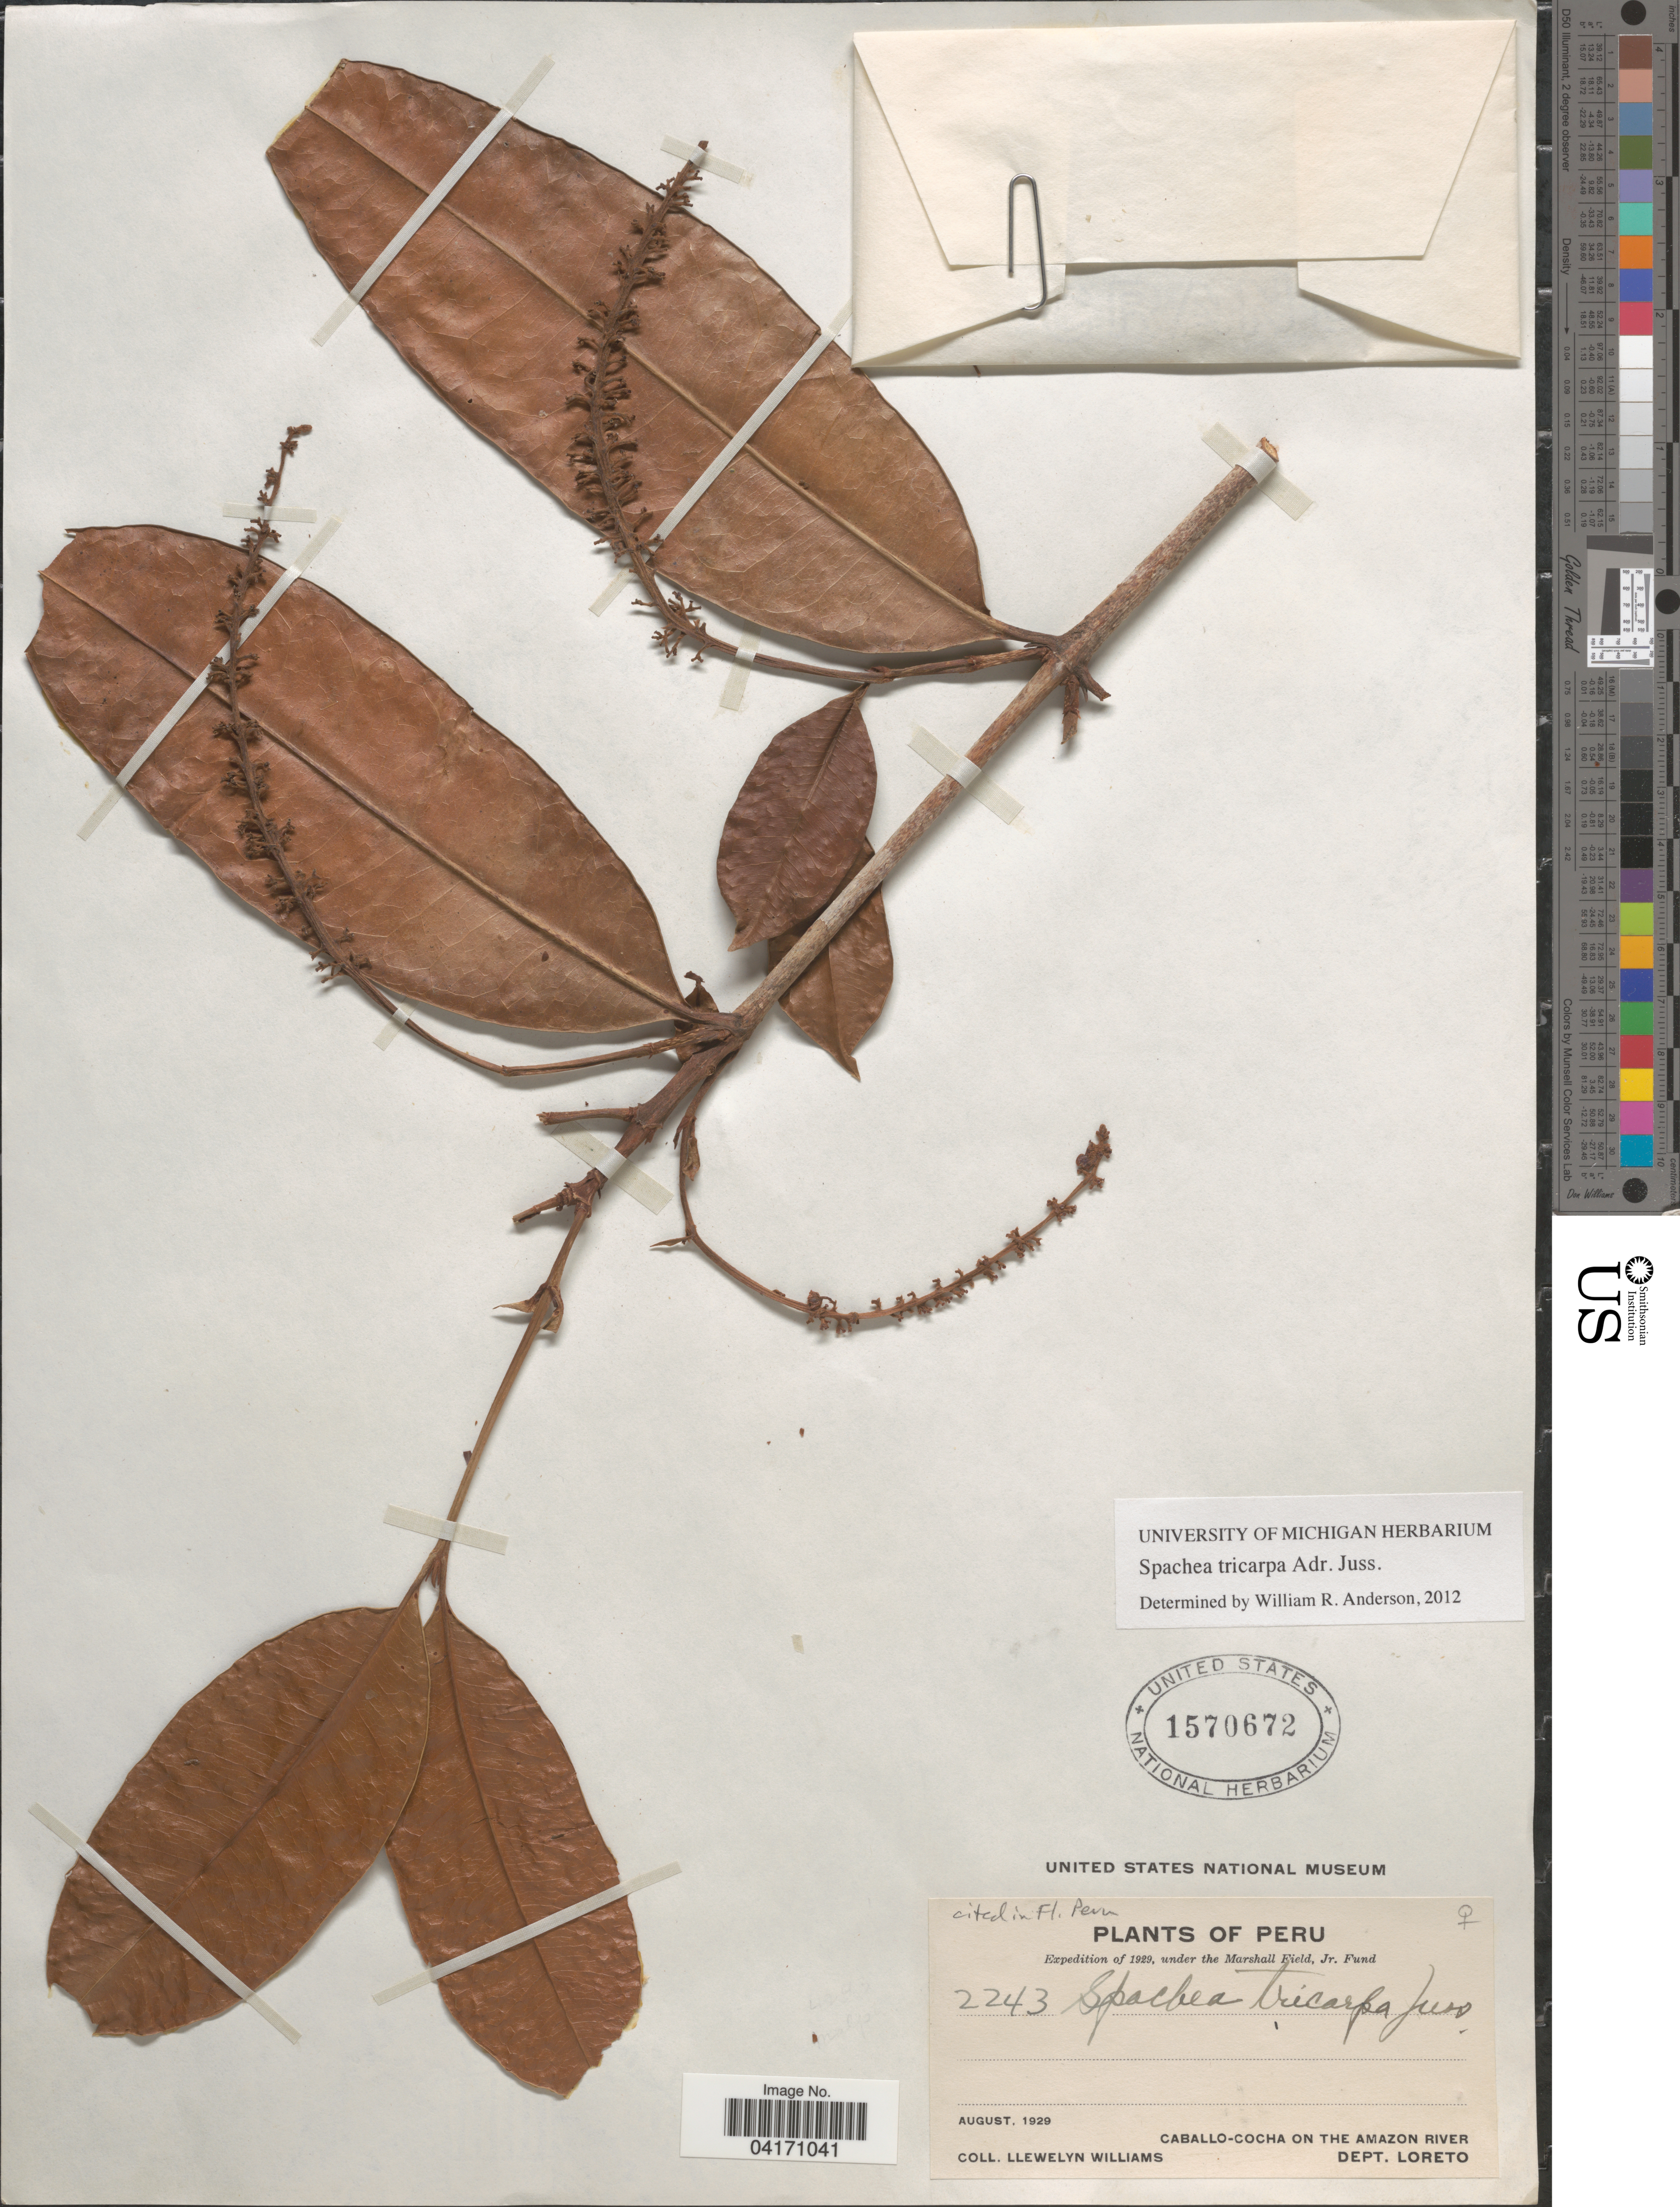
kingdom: Plantae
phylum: Tracheophyta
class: Magnoliopsida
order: Malpighiales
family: Malpighiaceae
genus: Spachea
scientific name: Spachea tricarpa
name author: A. Juss.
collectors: Ll. Williams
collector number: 2243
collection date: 1929-08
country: Peru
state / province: Loreto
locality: Expedition of 1929. Caballo-Cocha on the Amazon River. Dept. Loreto.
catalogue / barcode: US 1570672